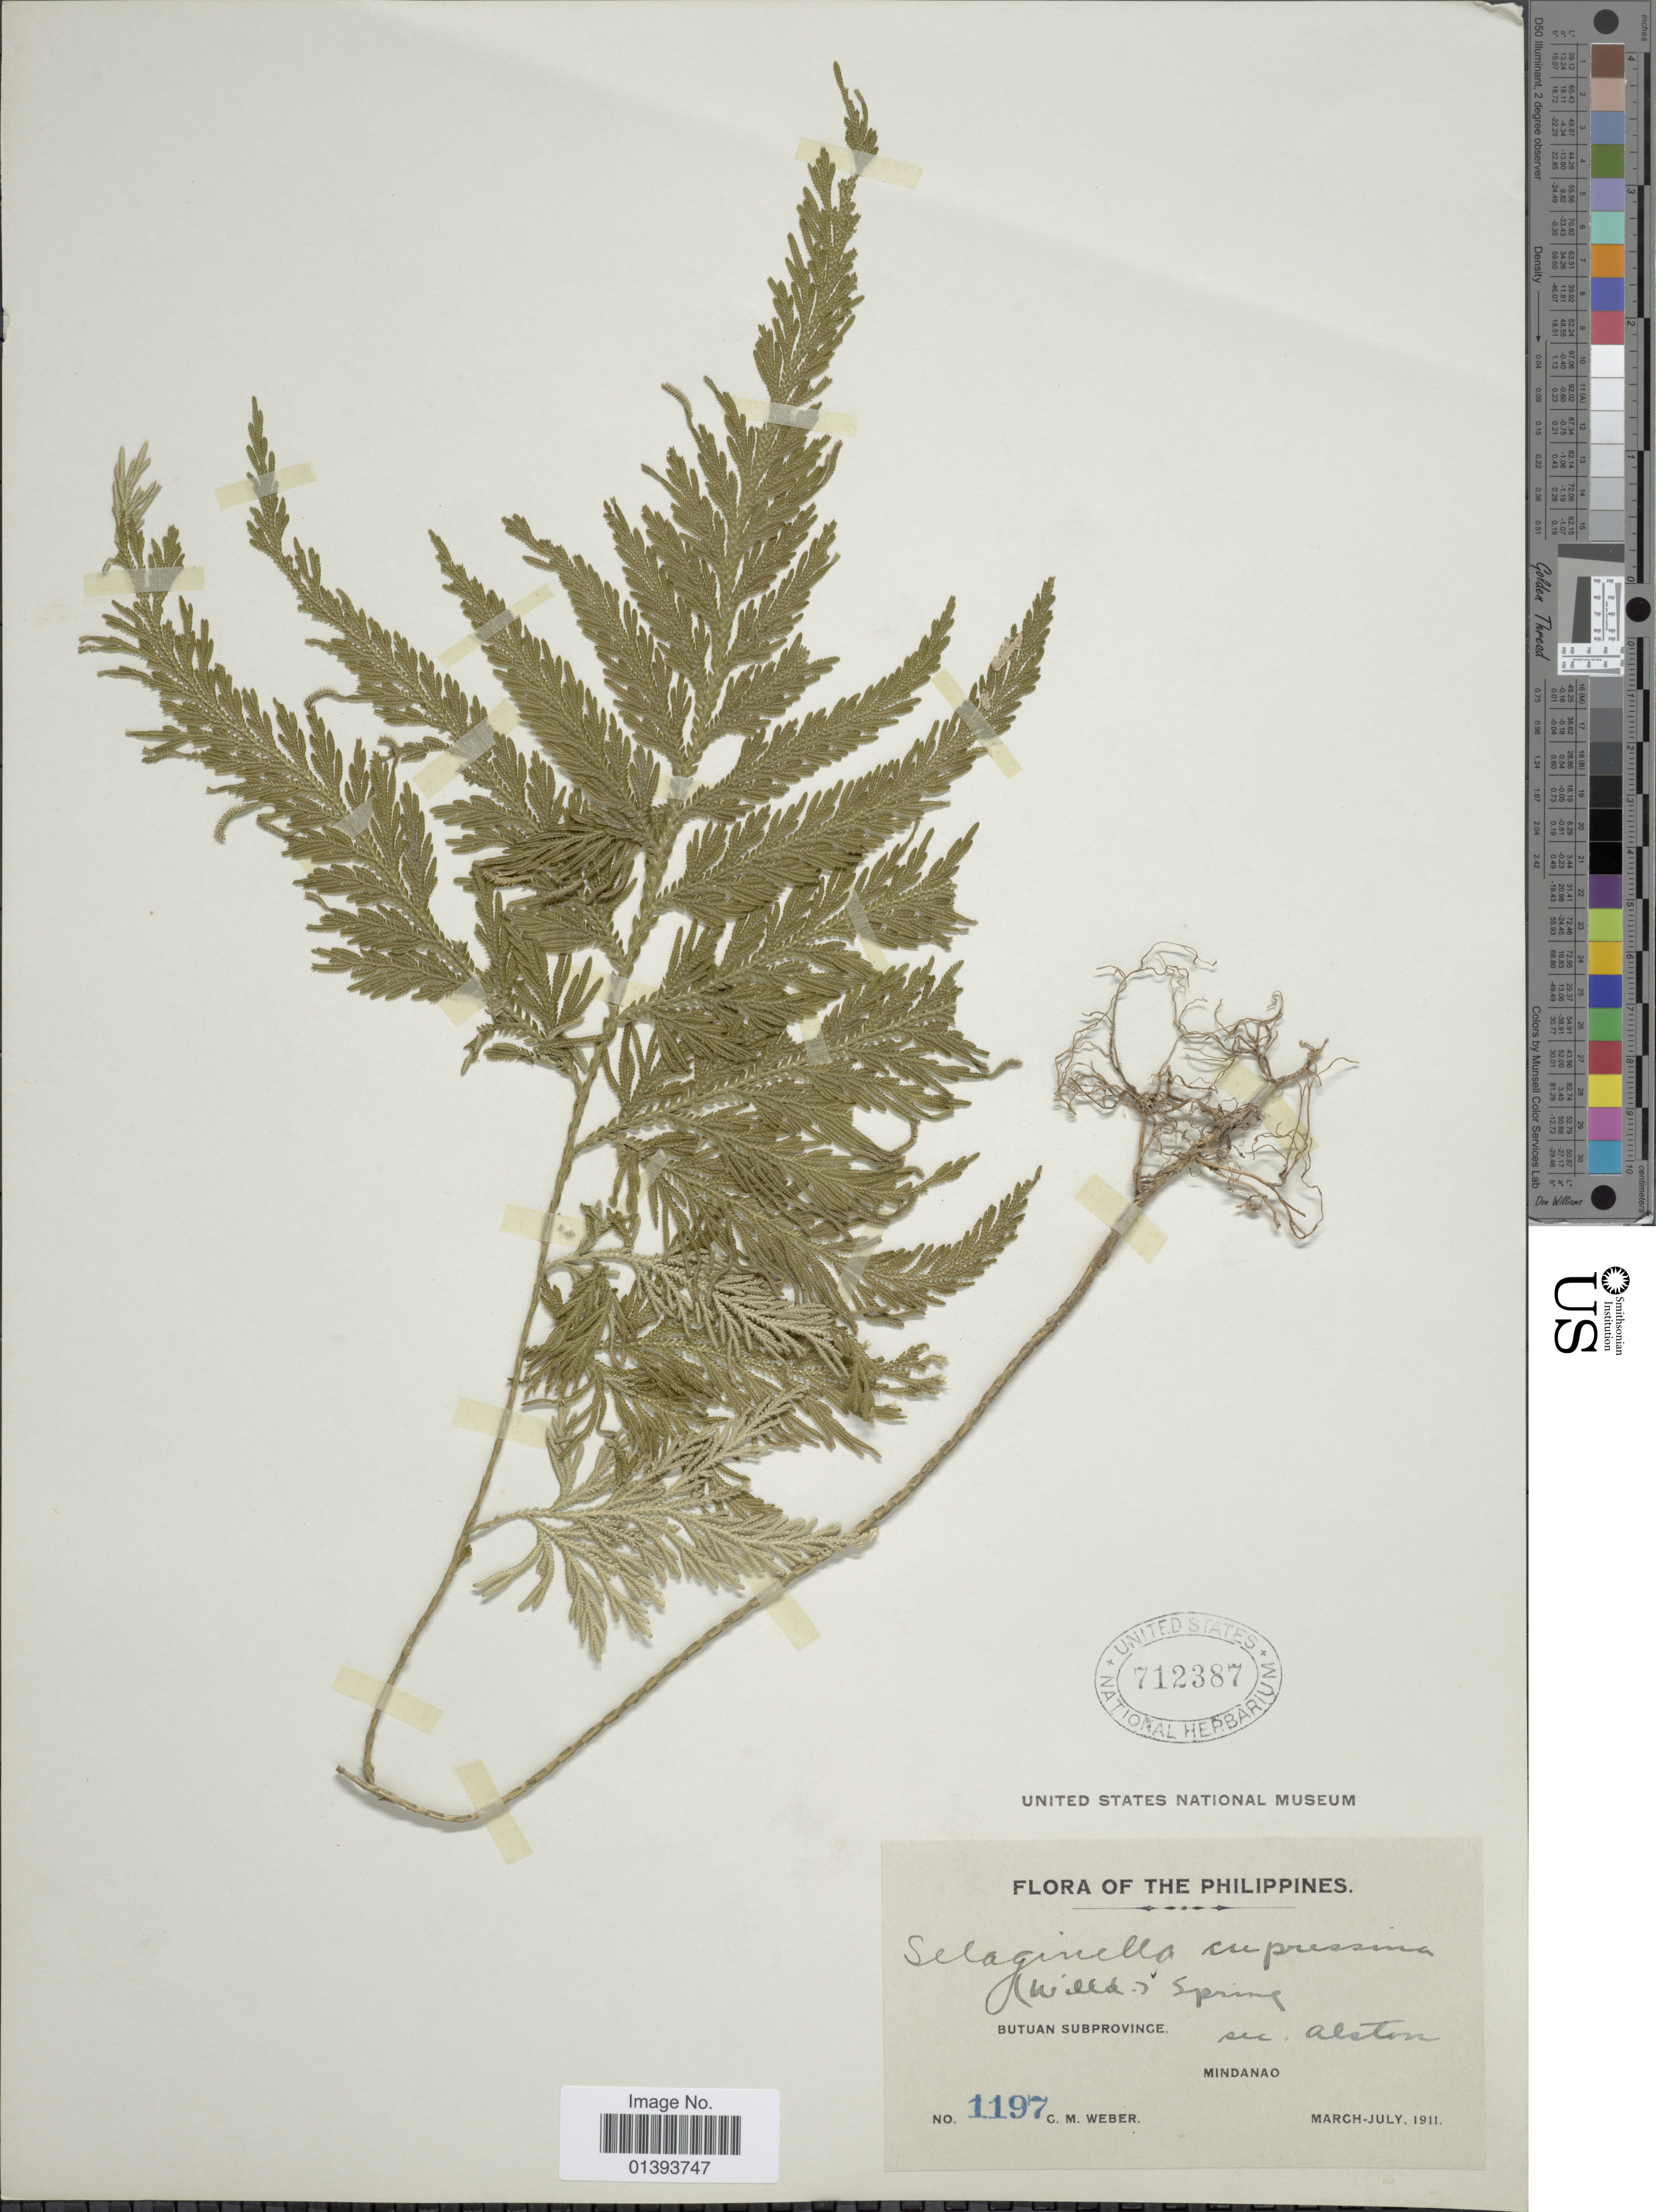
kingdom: Plantae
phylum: Tracheophyta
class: Lycopodiopsida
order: Selaginellales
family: Selaginellaceae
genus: Selaginella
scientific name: Selaginella cupressina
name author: (Willd.) Spring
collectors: C. M. Weber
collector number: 1197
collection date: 1911-03/1911-07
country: Philippines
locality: Butuan subprovince, Mindanao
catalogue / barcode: US 712387